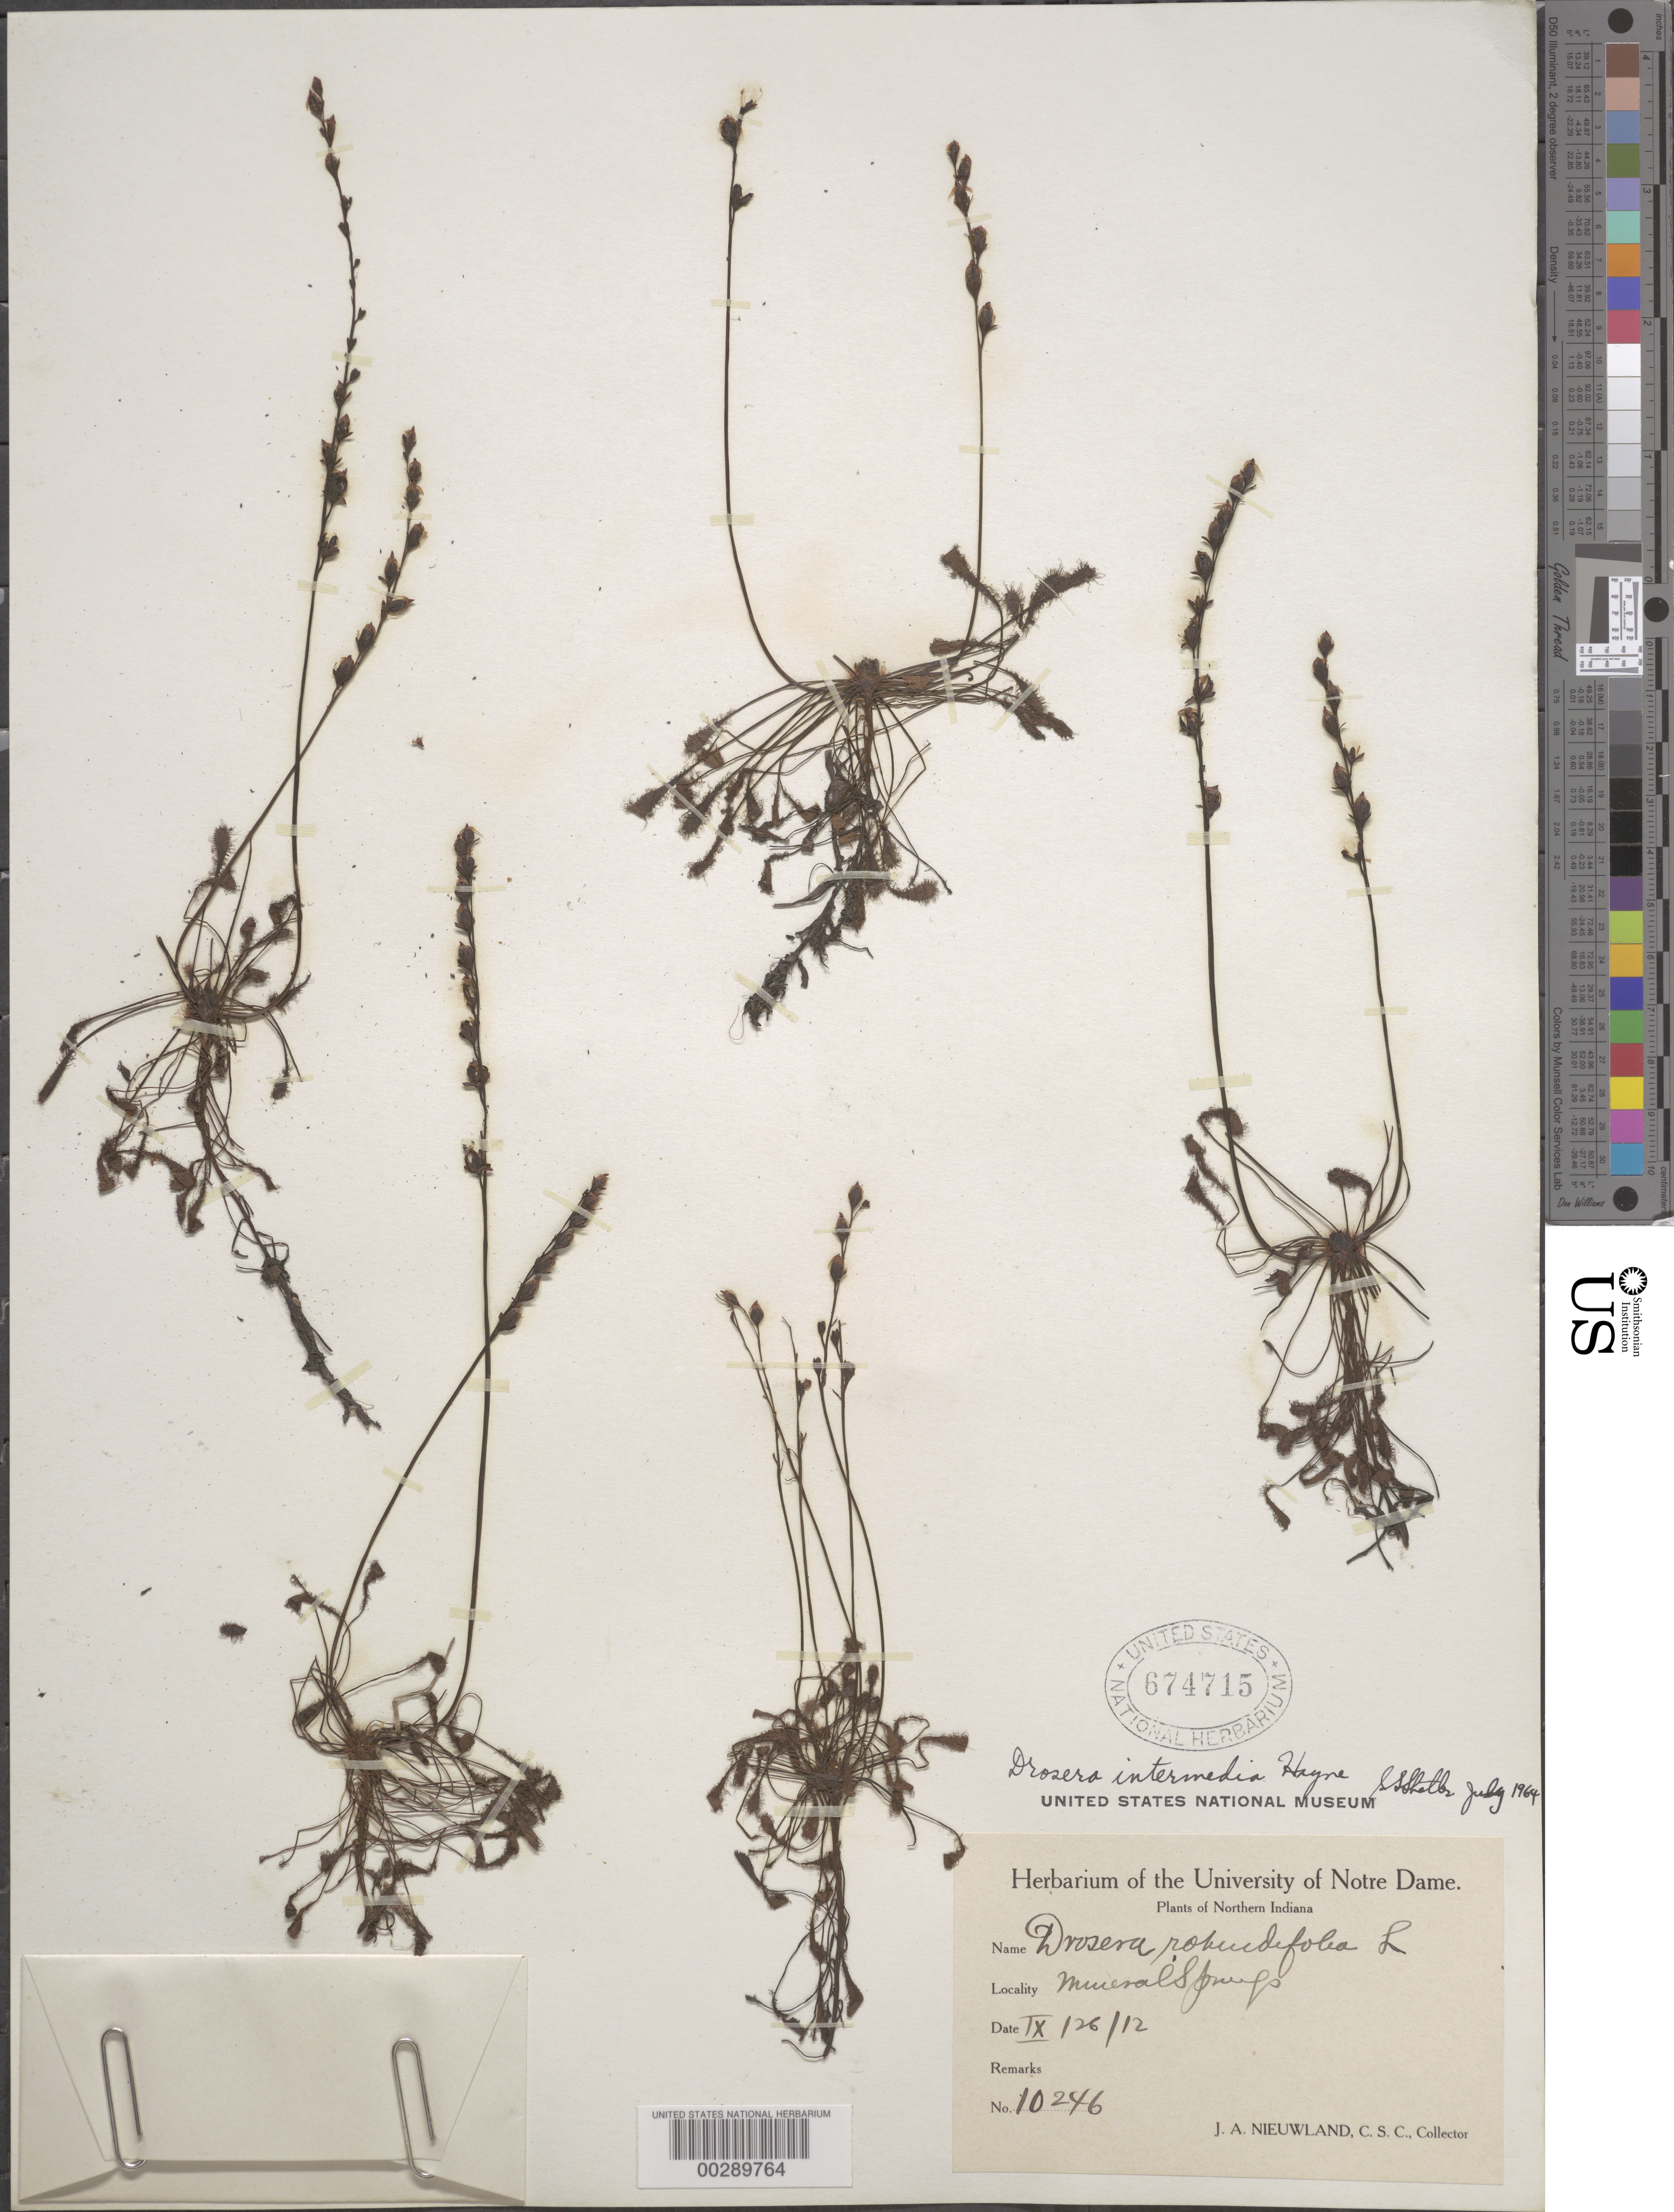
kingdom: Plantae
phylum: Tracheophyta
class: Magnoliopsida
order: Caryophyllales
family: Droseraceae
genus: Drosera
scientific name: Drosera intermedia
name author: Hayne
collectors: J. A. Nieuwland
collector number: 10246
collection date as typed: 26 Sep 1912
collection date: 1912-09-26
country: United States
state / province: Indiana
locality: Mineral springs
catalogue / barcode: US 674715